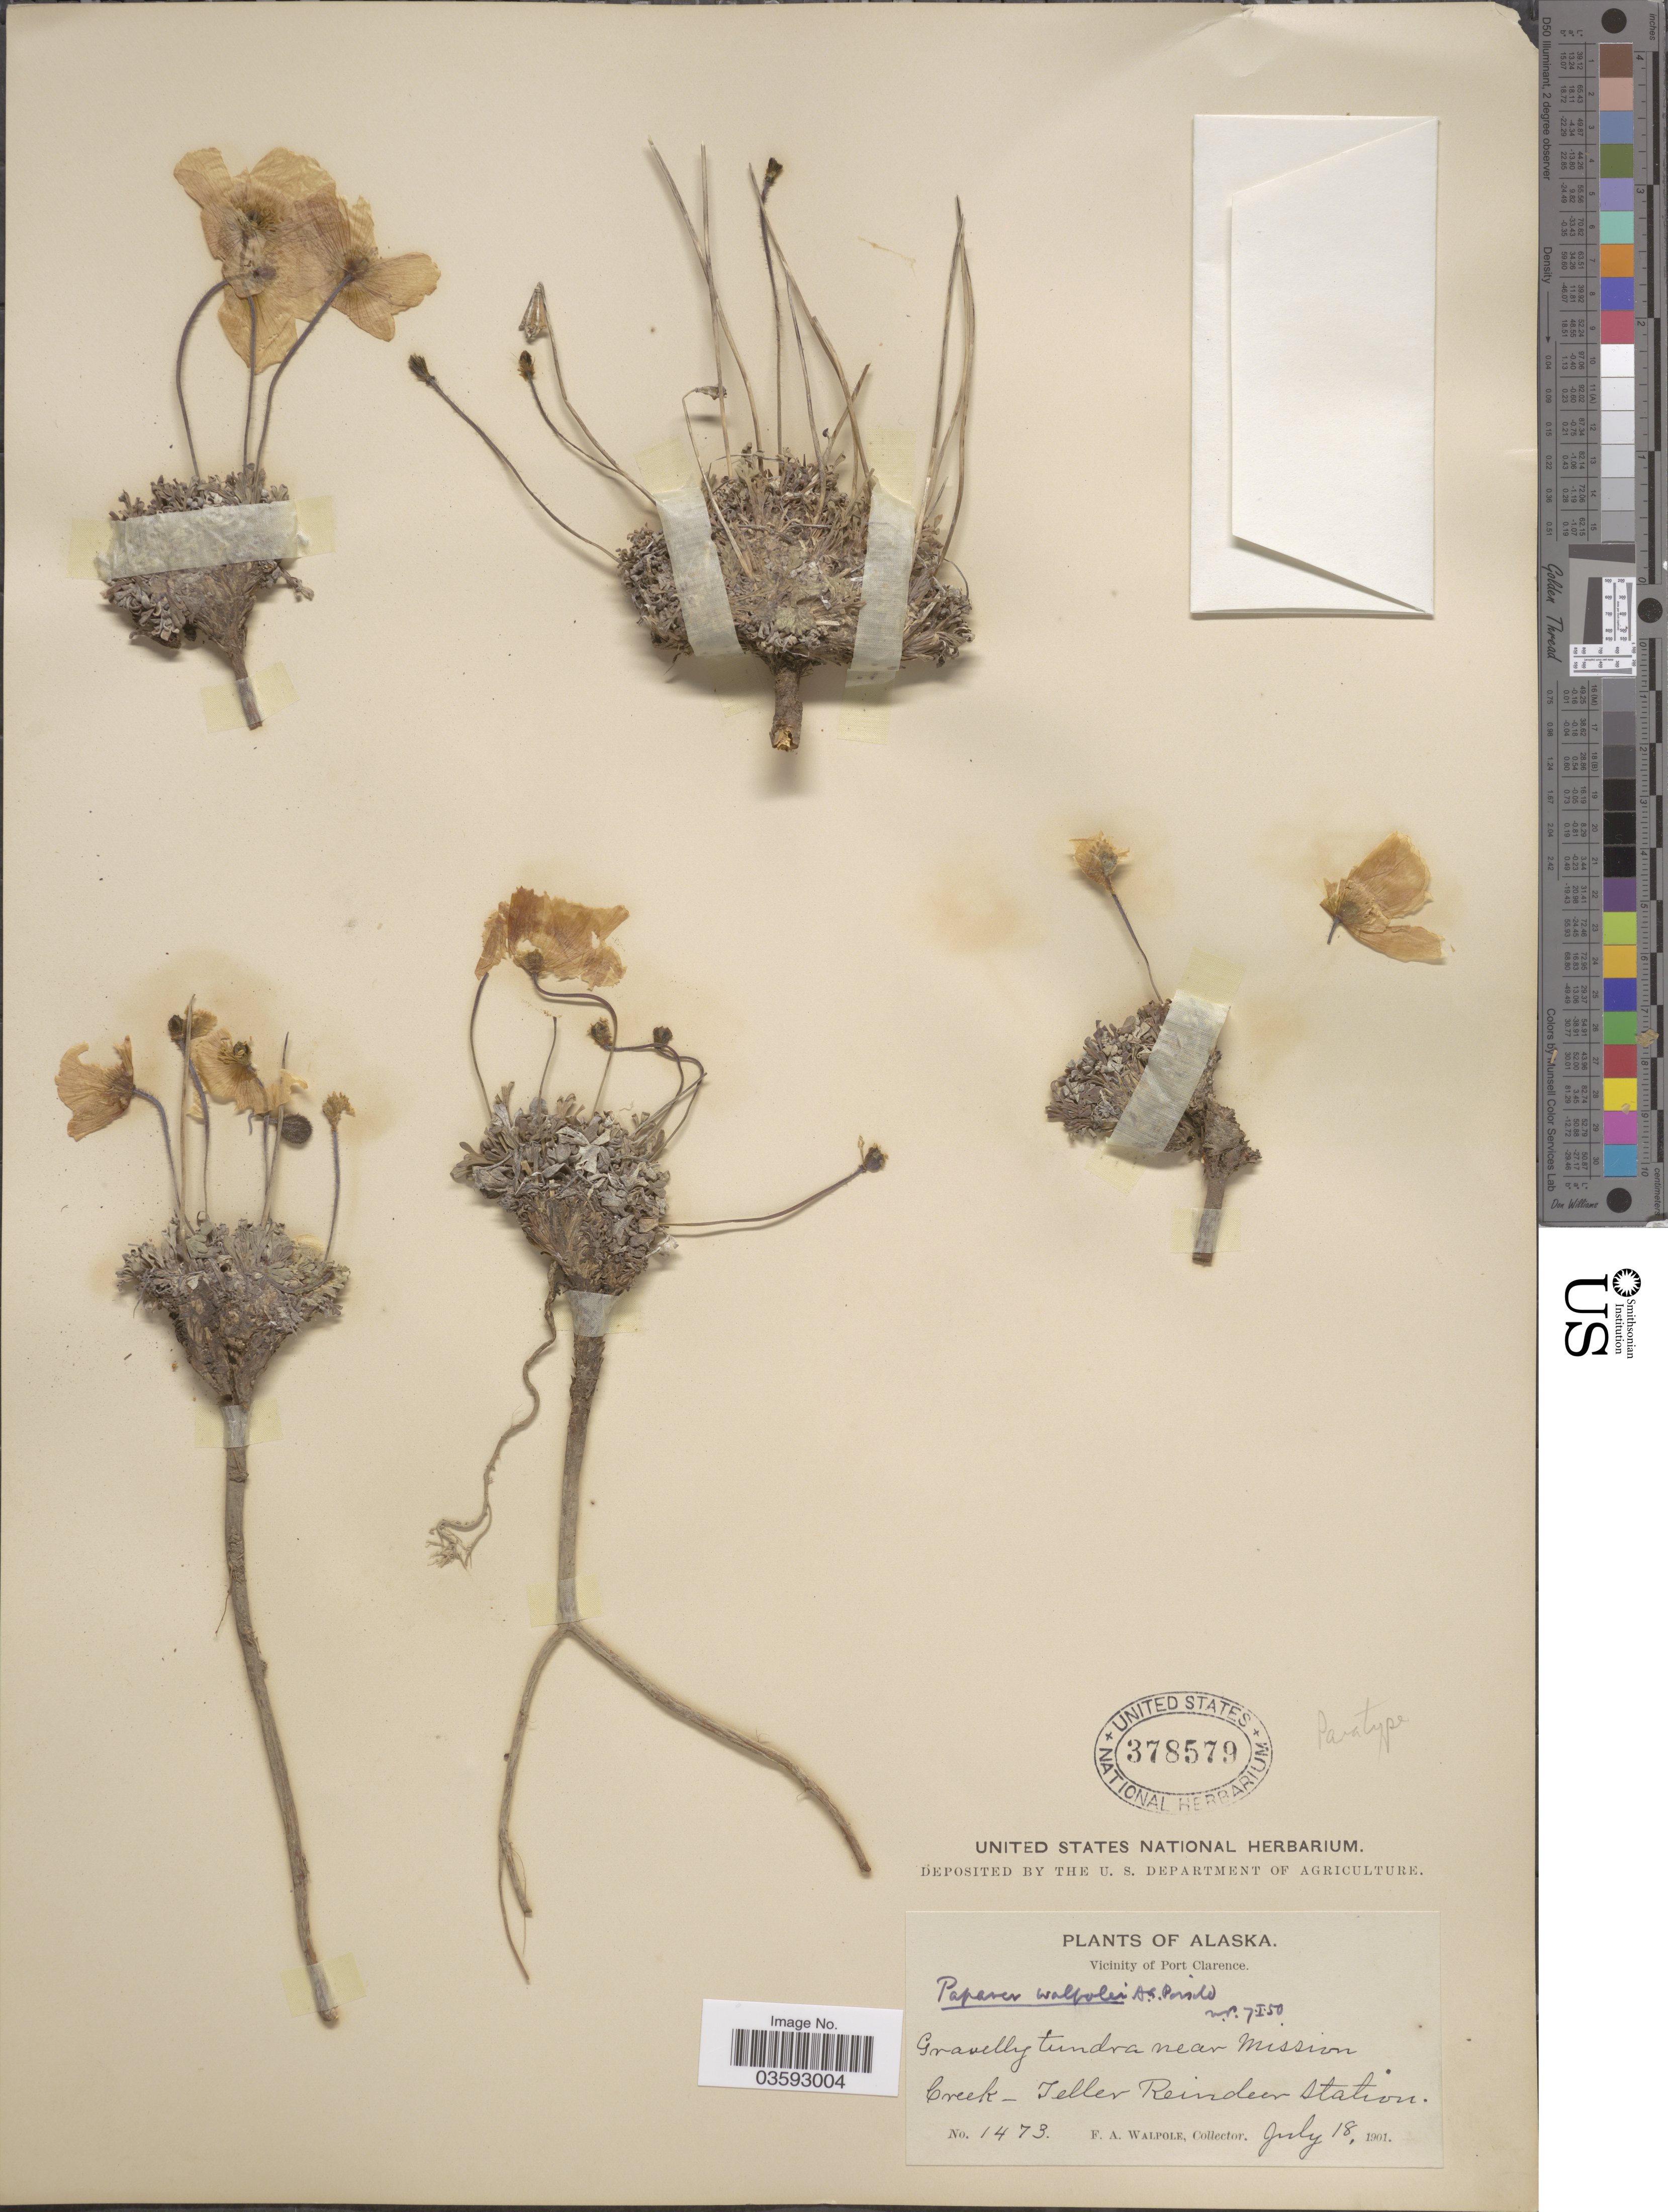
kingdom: Plantae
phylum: Tracheophyta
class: Magnoliopsida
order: Ranunculales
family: Papaveraceae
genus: Papaver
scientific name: Papaver walpolei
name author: A.E. Porsild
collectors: F. Walpole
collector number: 1473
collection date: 1901-07-18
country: United States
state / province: Alaska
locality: Vicinity of Port Clarence. Near Mission Creek - Teller Reindeer Station.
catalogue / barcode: US 378579